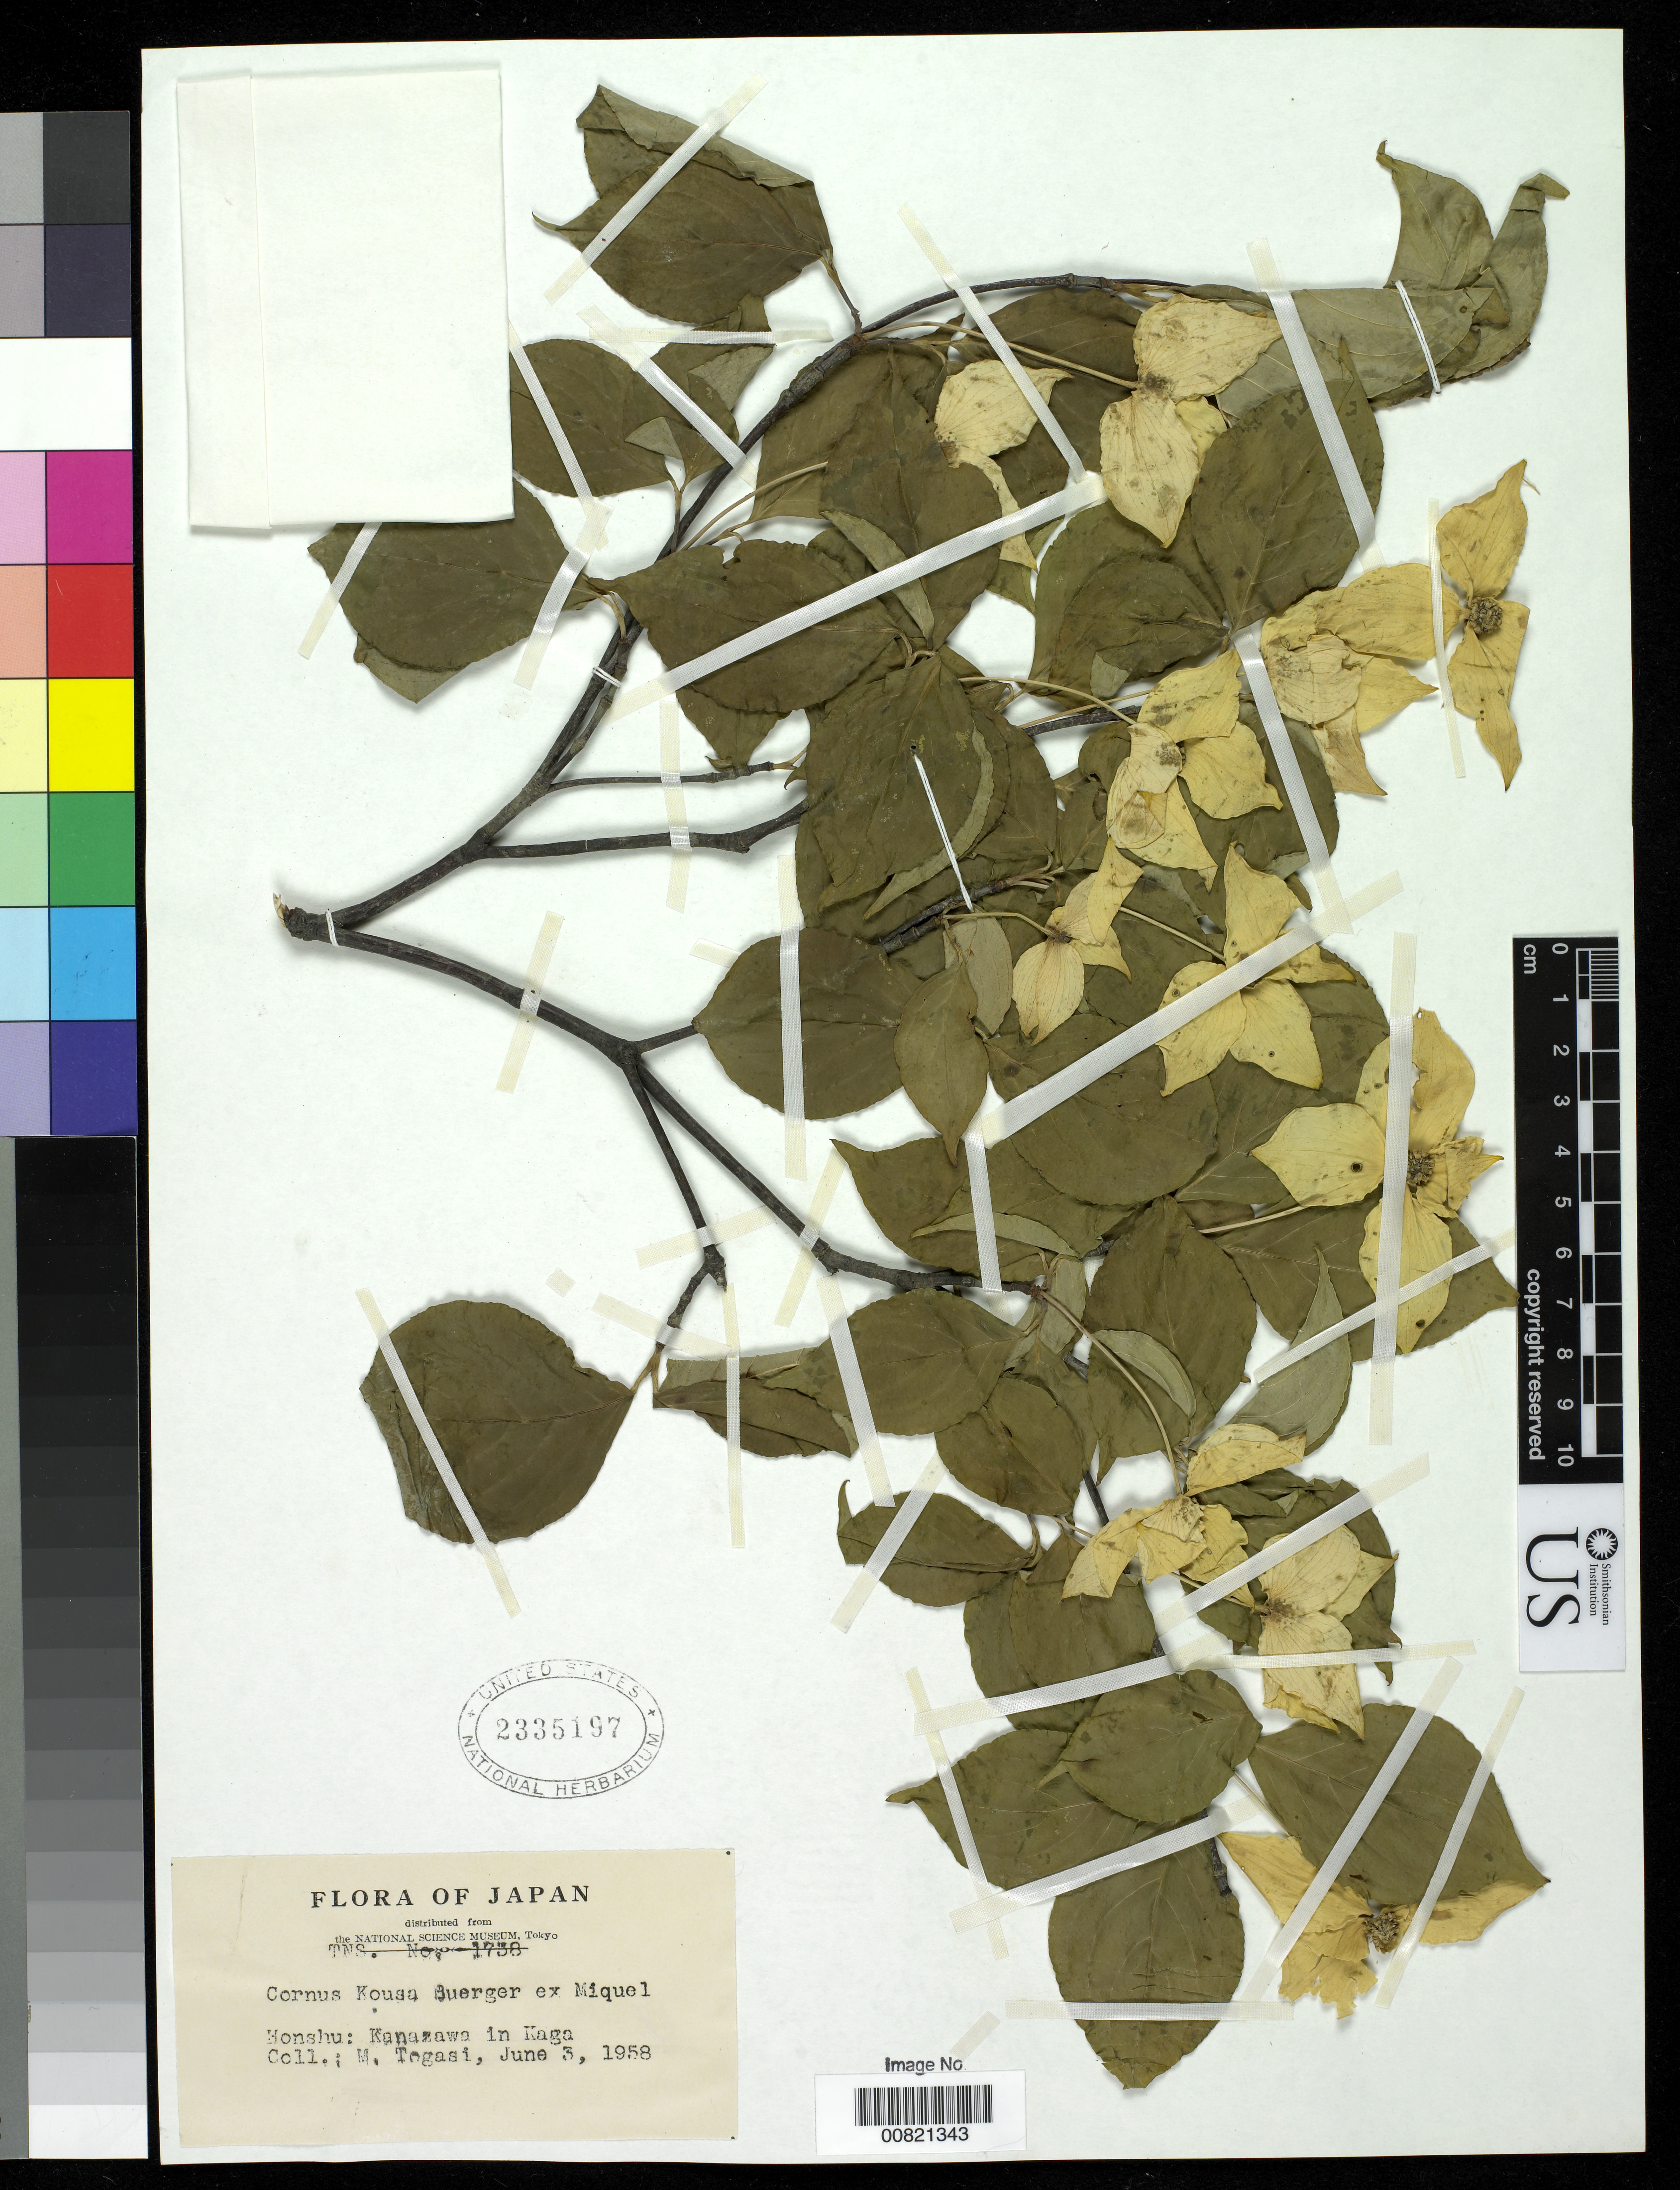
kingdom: Plantae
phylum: Tracheophyta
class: Magnoliopsida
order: Cornales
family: Cornaceae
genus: Cornus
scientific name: Cornus kousa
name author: F. Buerger ex Miq.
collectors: M. Togasi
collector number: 1738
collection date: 1958-06-03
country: Japan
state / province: Isikawa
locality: Kanasawa in Kaga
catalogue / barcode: US 2335197